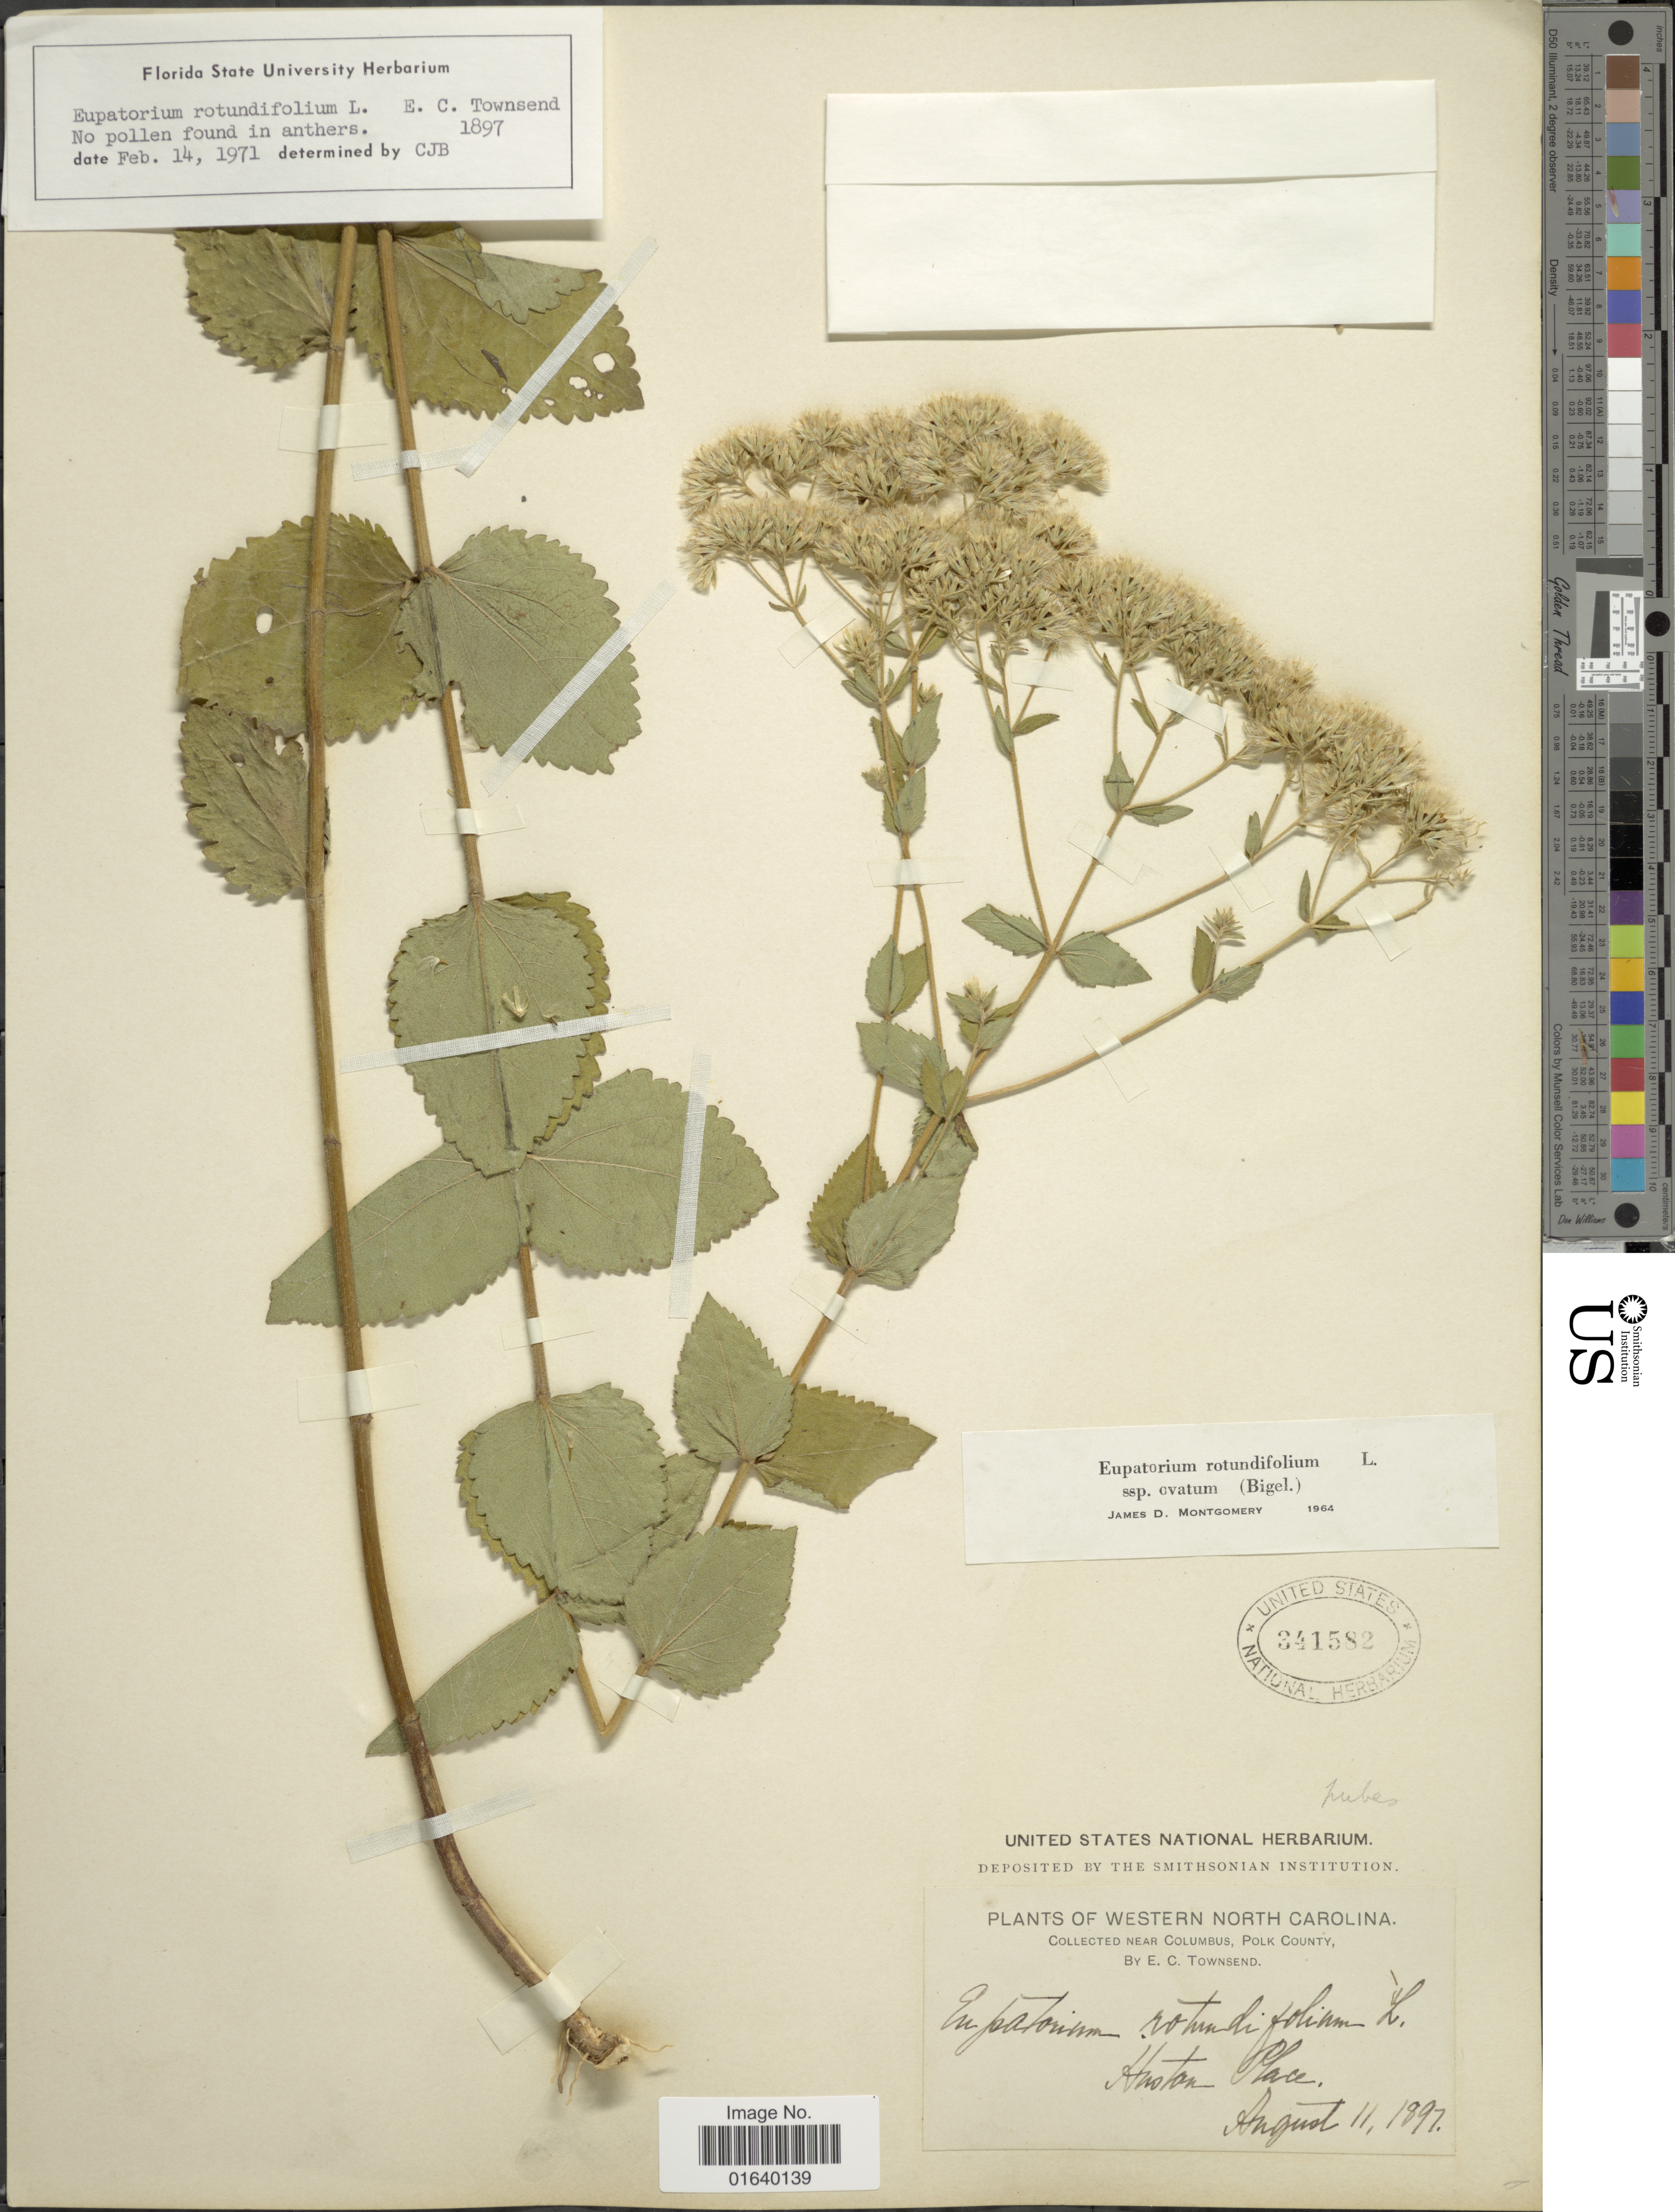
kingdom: Plantae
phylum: Tracheophyta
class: Magnoliopsida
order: Asterales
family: Asteraceae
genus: Eupatorium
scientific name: Eupatorium rotundifolium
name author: L.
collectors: E. C. Townsend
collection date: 1897-08-11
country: United States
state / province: North Carolina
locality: Western North Carolina, Huston Place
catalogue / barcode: US 341582